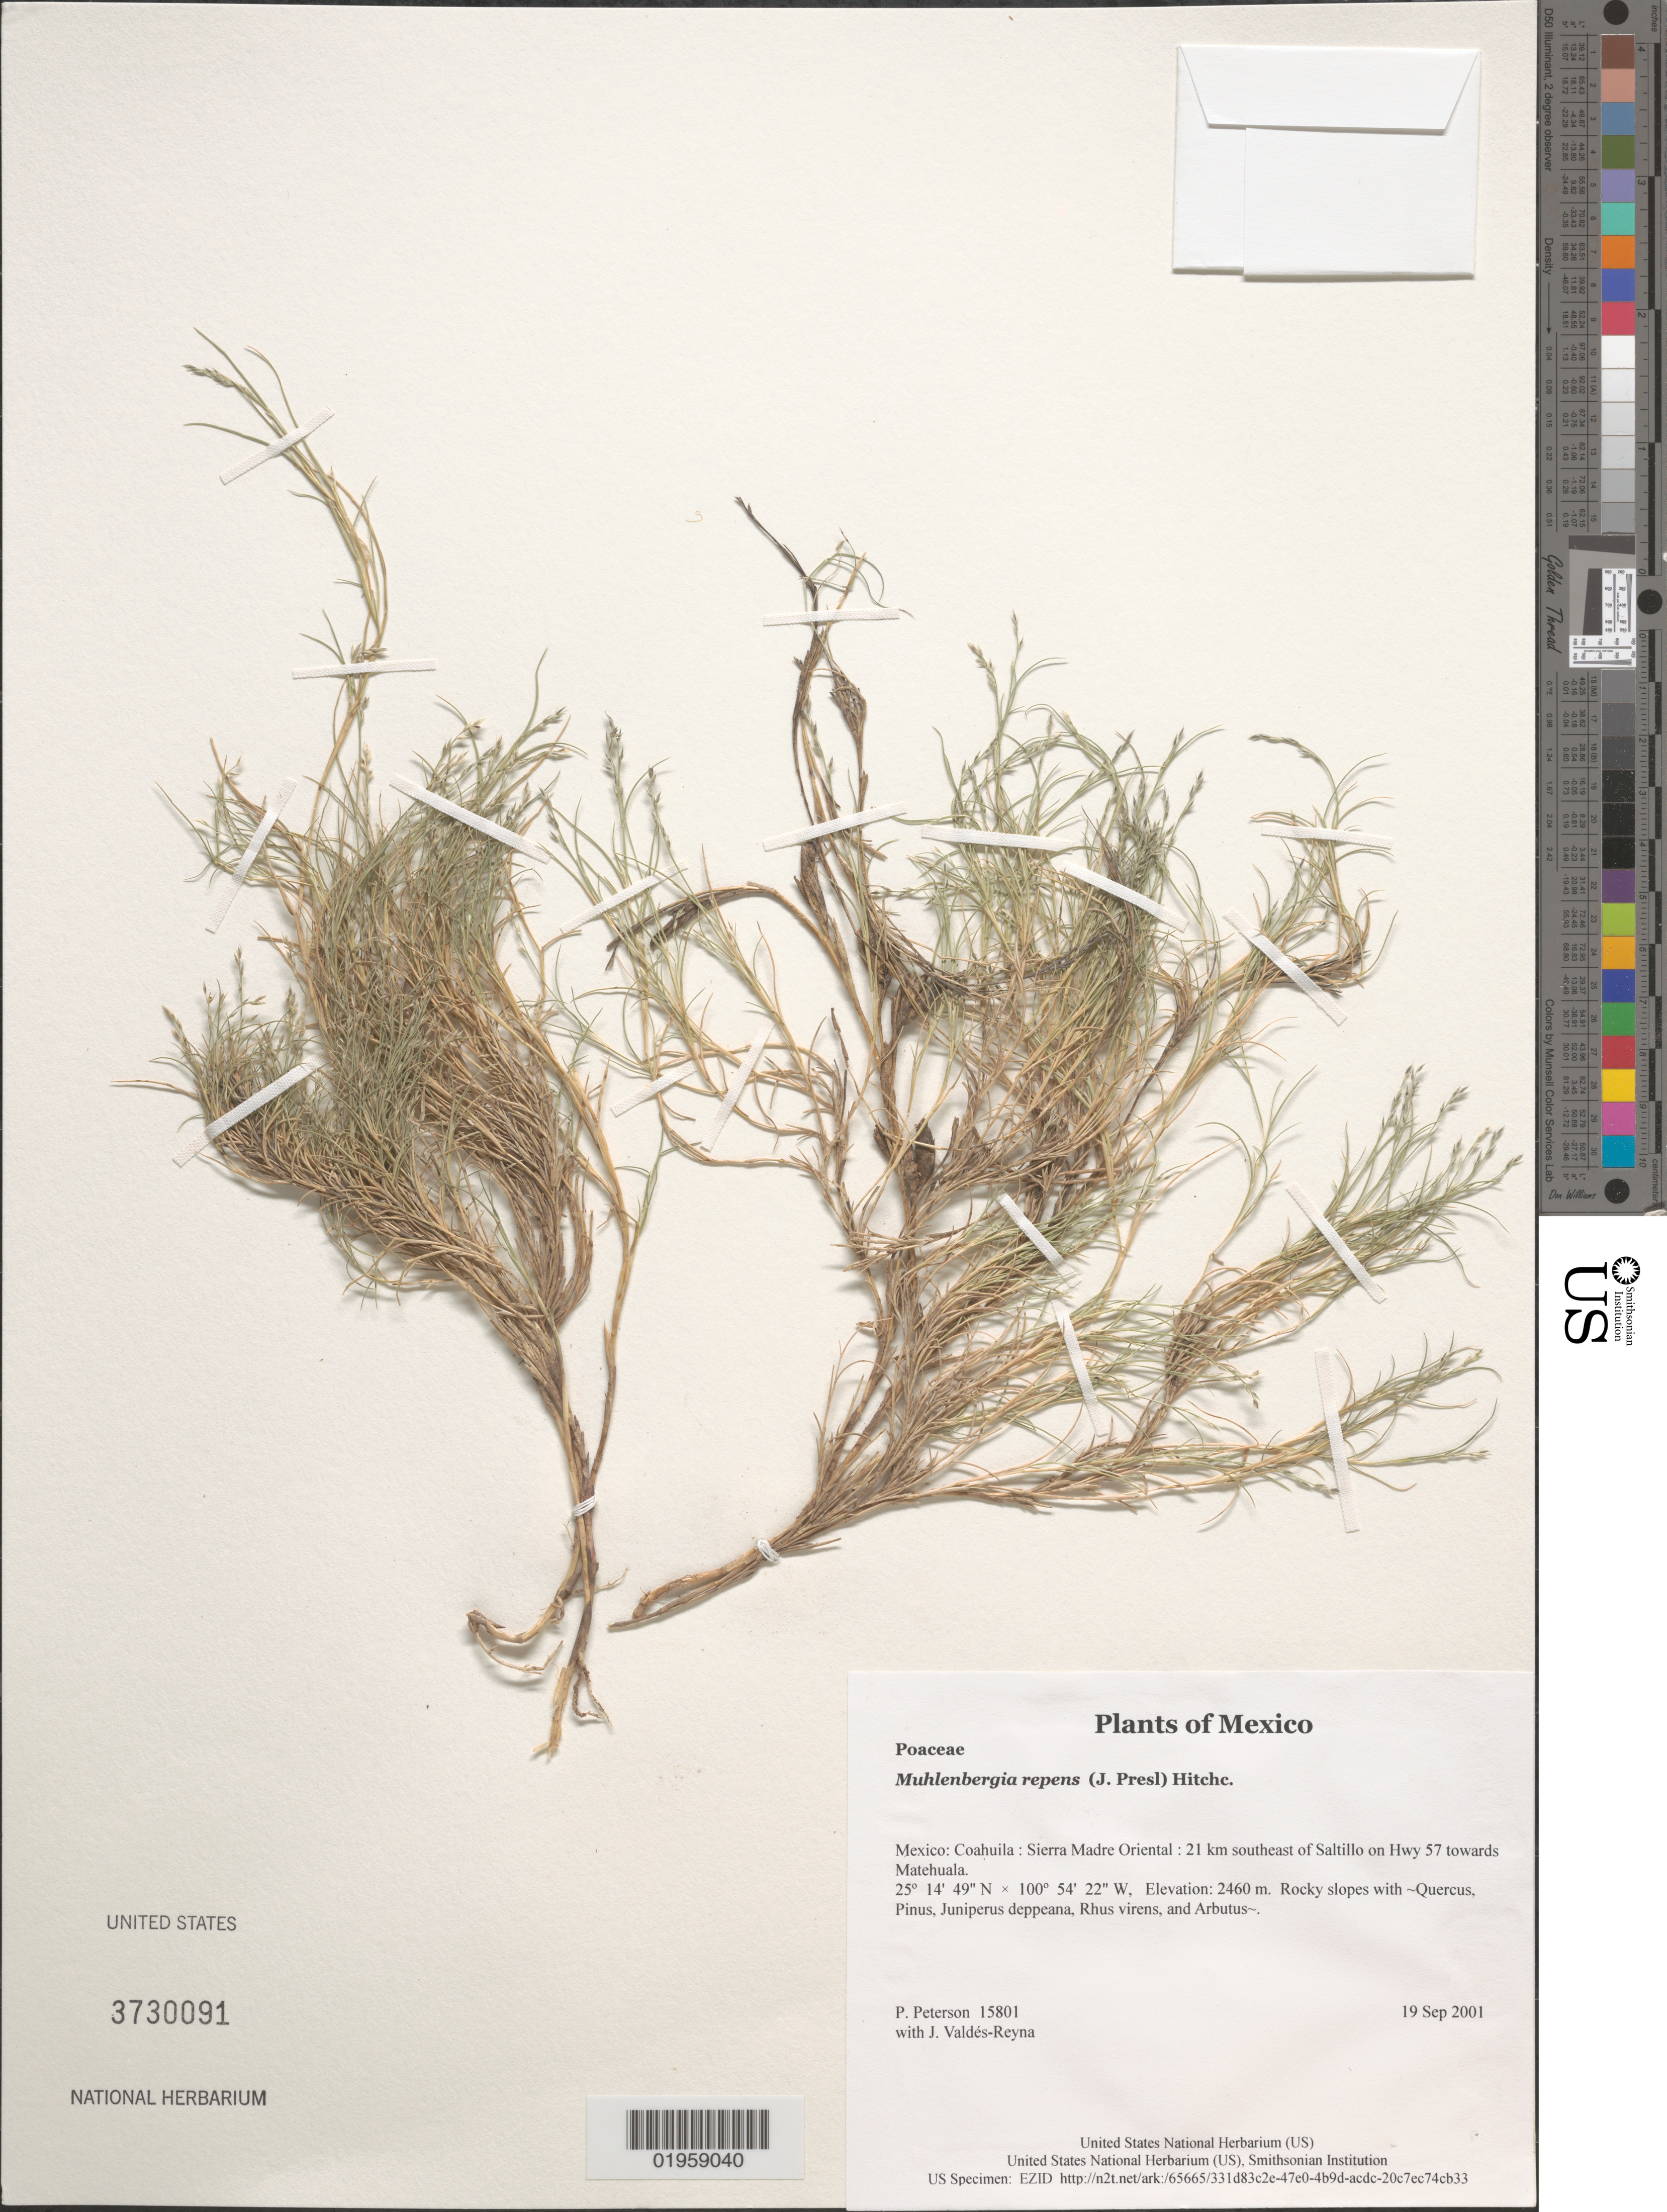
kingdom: Plantae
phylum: Tracheophyta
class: Liliopsida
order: Poales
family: Poaceae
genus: Muhlenbergia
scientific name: Muhlenbergia repens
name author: (J. Presl) Hitchc.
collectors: P. M. Peterson & J. Valdés-Reyna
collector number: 15801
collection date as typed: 19 Sep 2001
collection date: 2001-09-19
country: Mexico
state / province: Coahuila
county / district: Sierra Madre Oriental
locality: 21 km southeast of Saltillo on Hwy 57 towards Matehuala.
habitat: Rocky slopes with ~Quercus, Pinus, Juniperus deppeana, Rhus virens, and Arbutus~.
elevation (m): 2460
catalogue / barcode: US 3730091